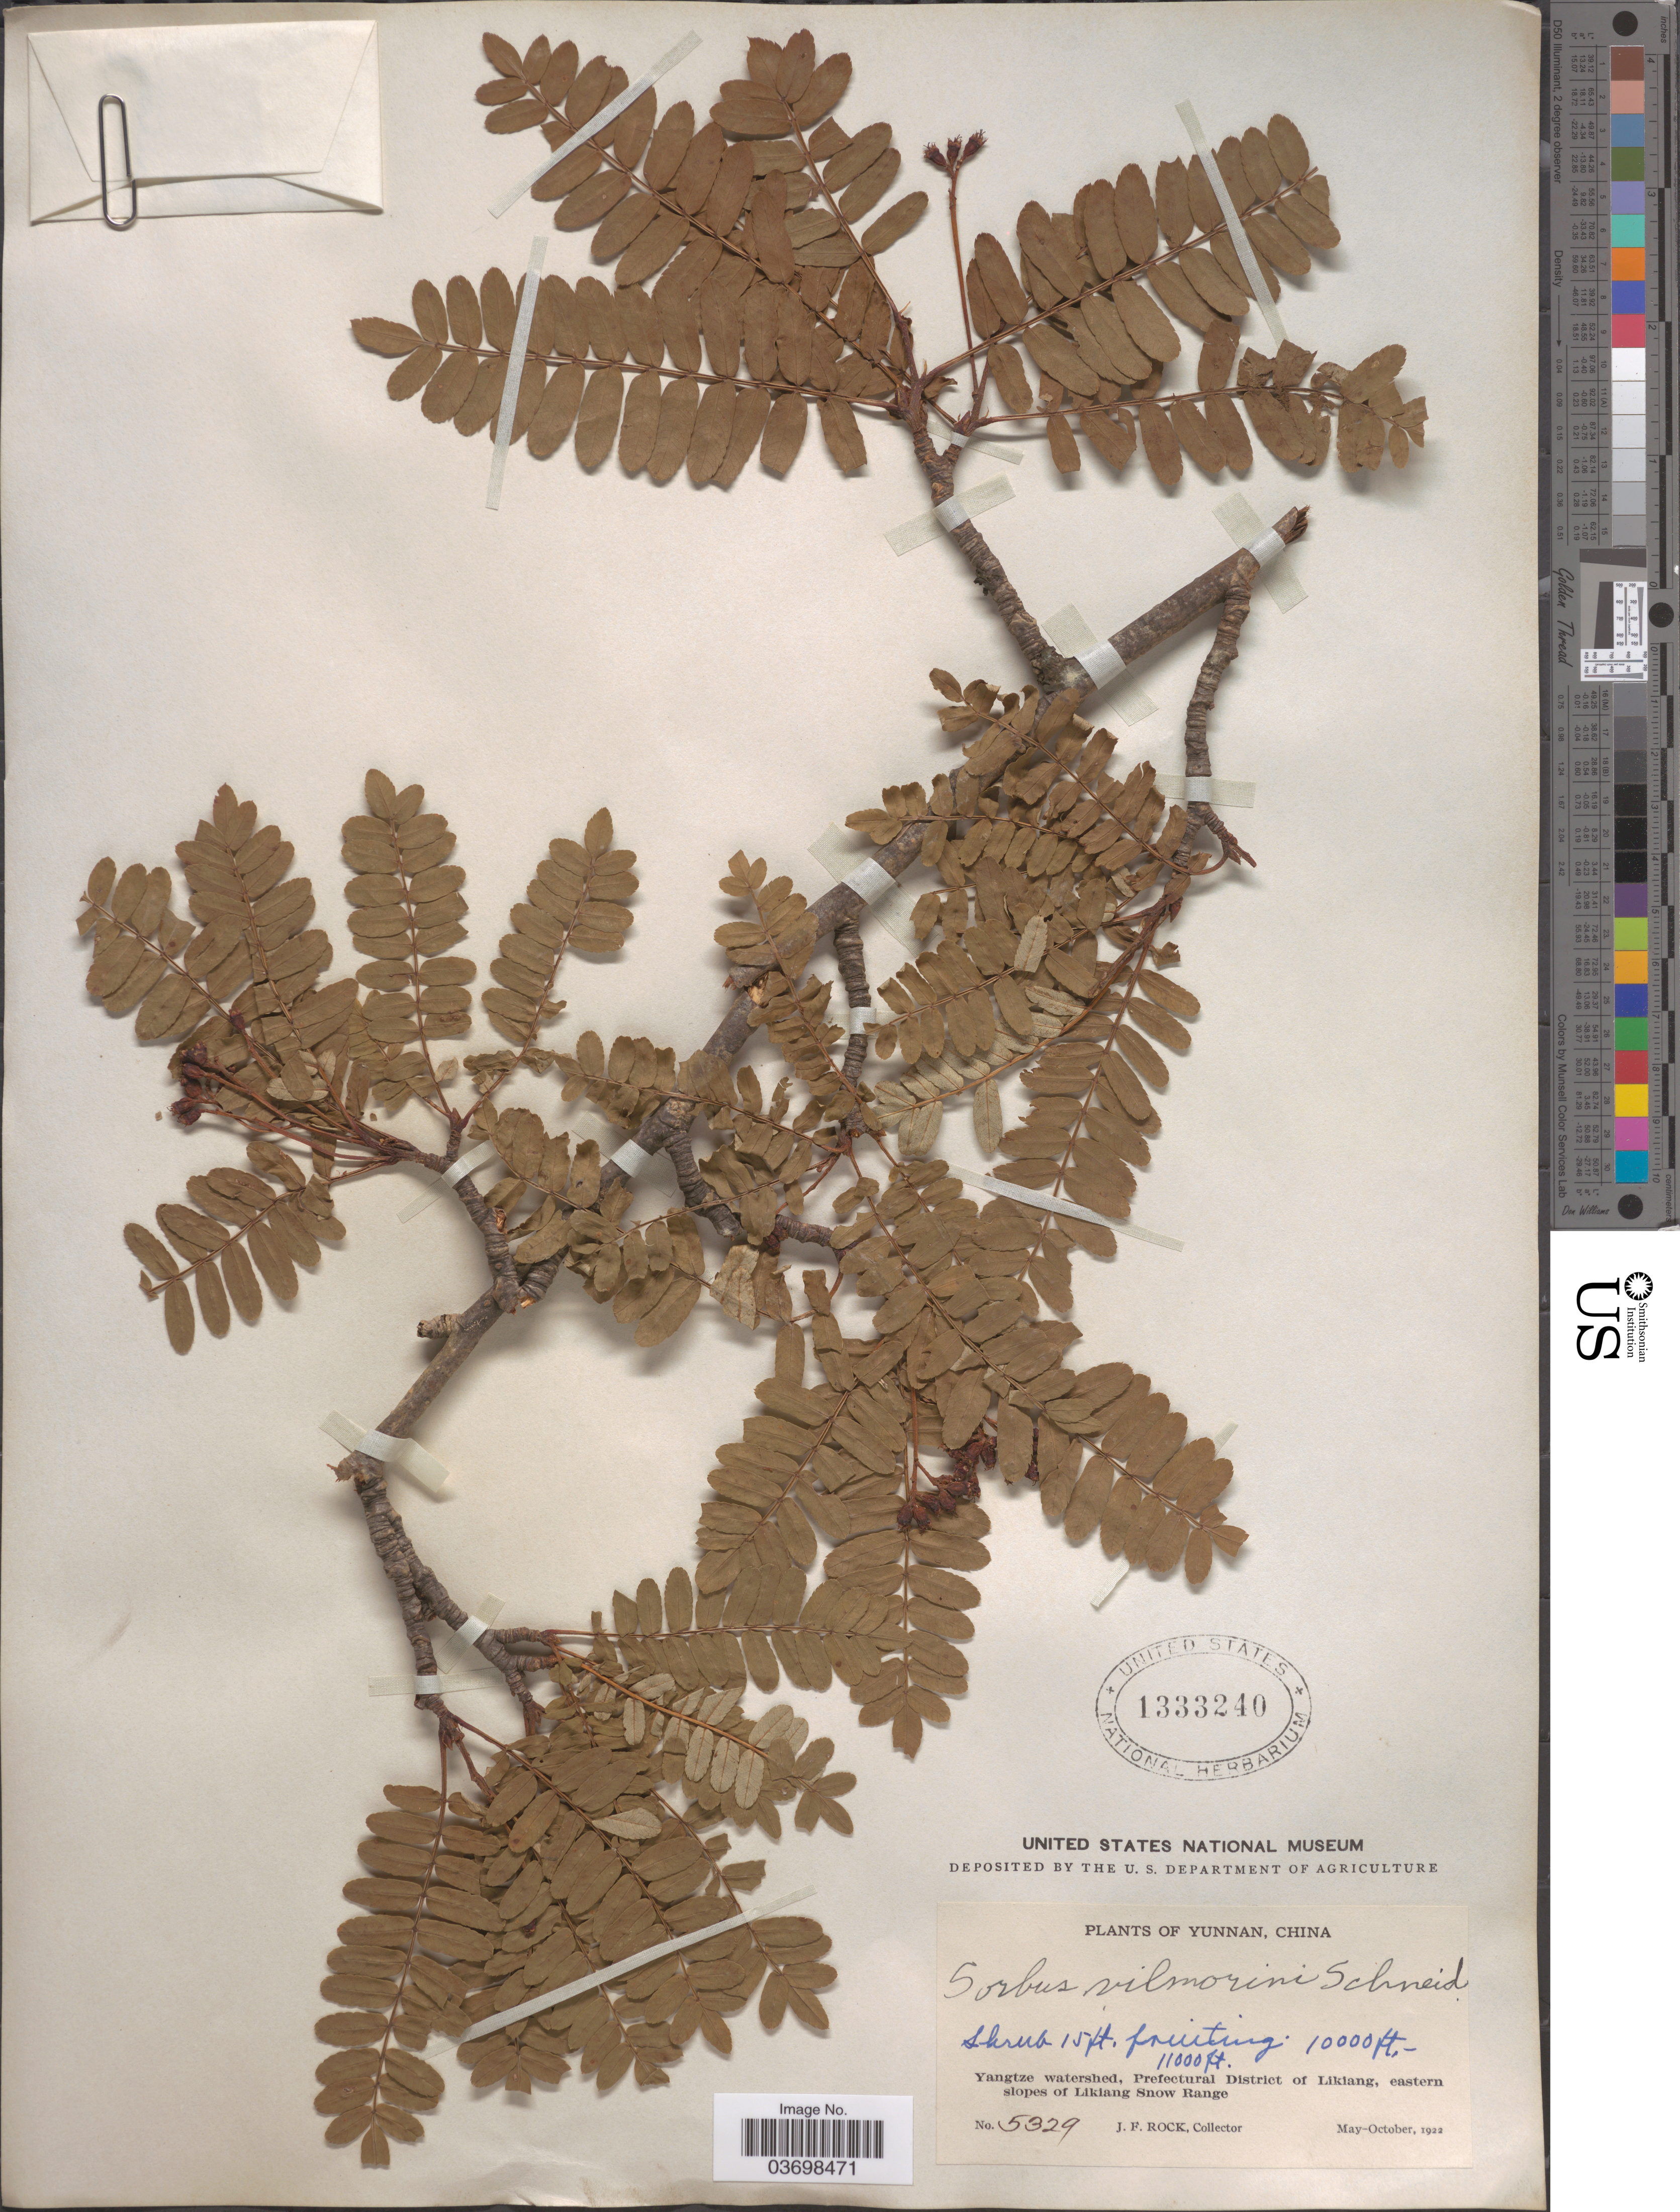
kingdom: Plantae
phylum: Tracheophyta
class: Magnoliopsida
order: Rosales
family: Rosaceae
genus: Sorbus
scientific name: Sorbus vilmorini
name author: C.K. Schneid.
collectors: J. Rock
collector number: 5329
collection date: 1922-05/1922-10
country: China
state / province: Yunnan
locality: Yangtze watershed, Prefectural District of Likiang, eastern slopes of Likiang Snow Range.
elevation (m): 3048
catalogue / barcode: US 1333240